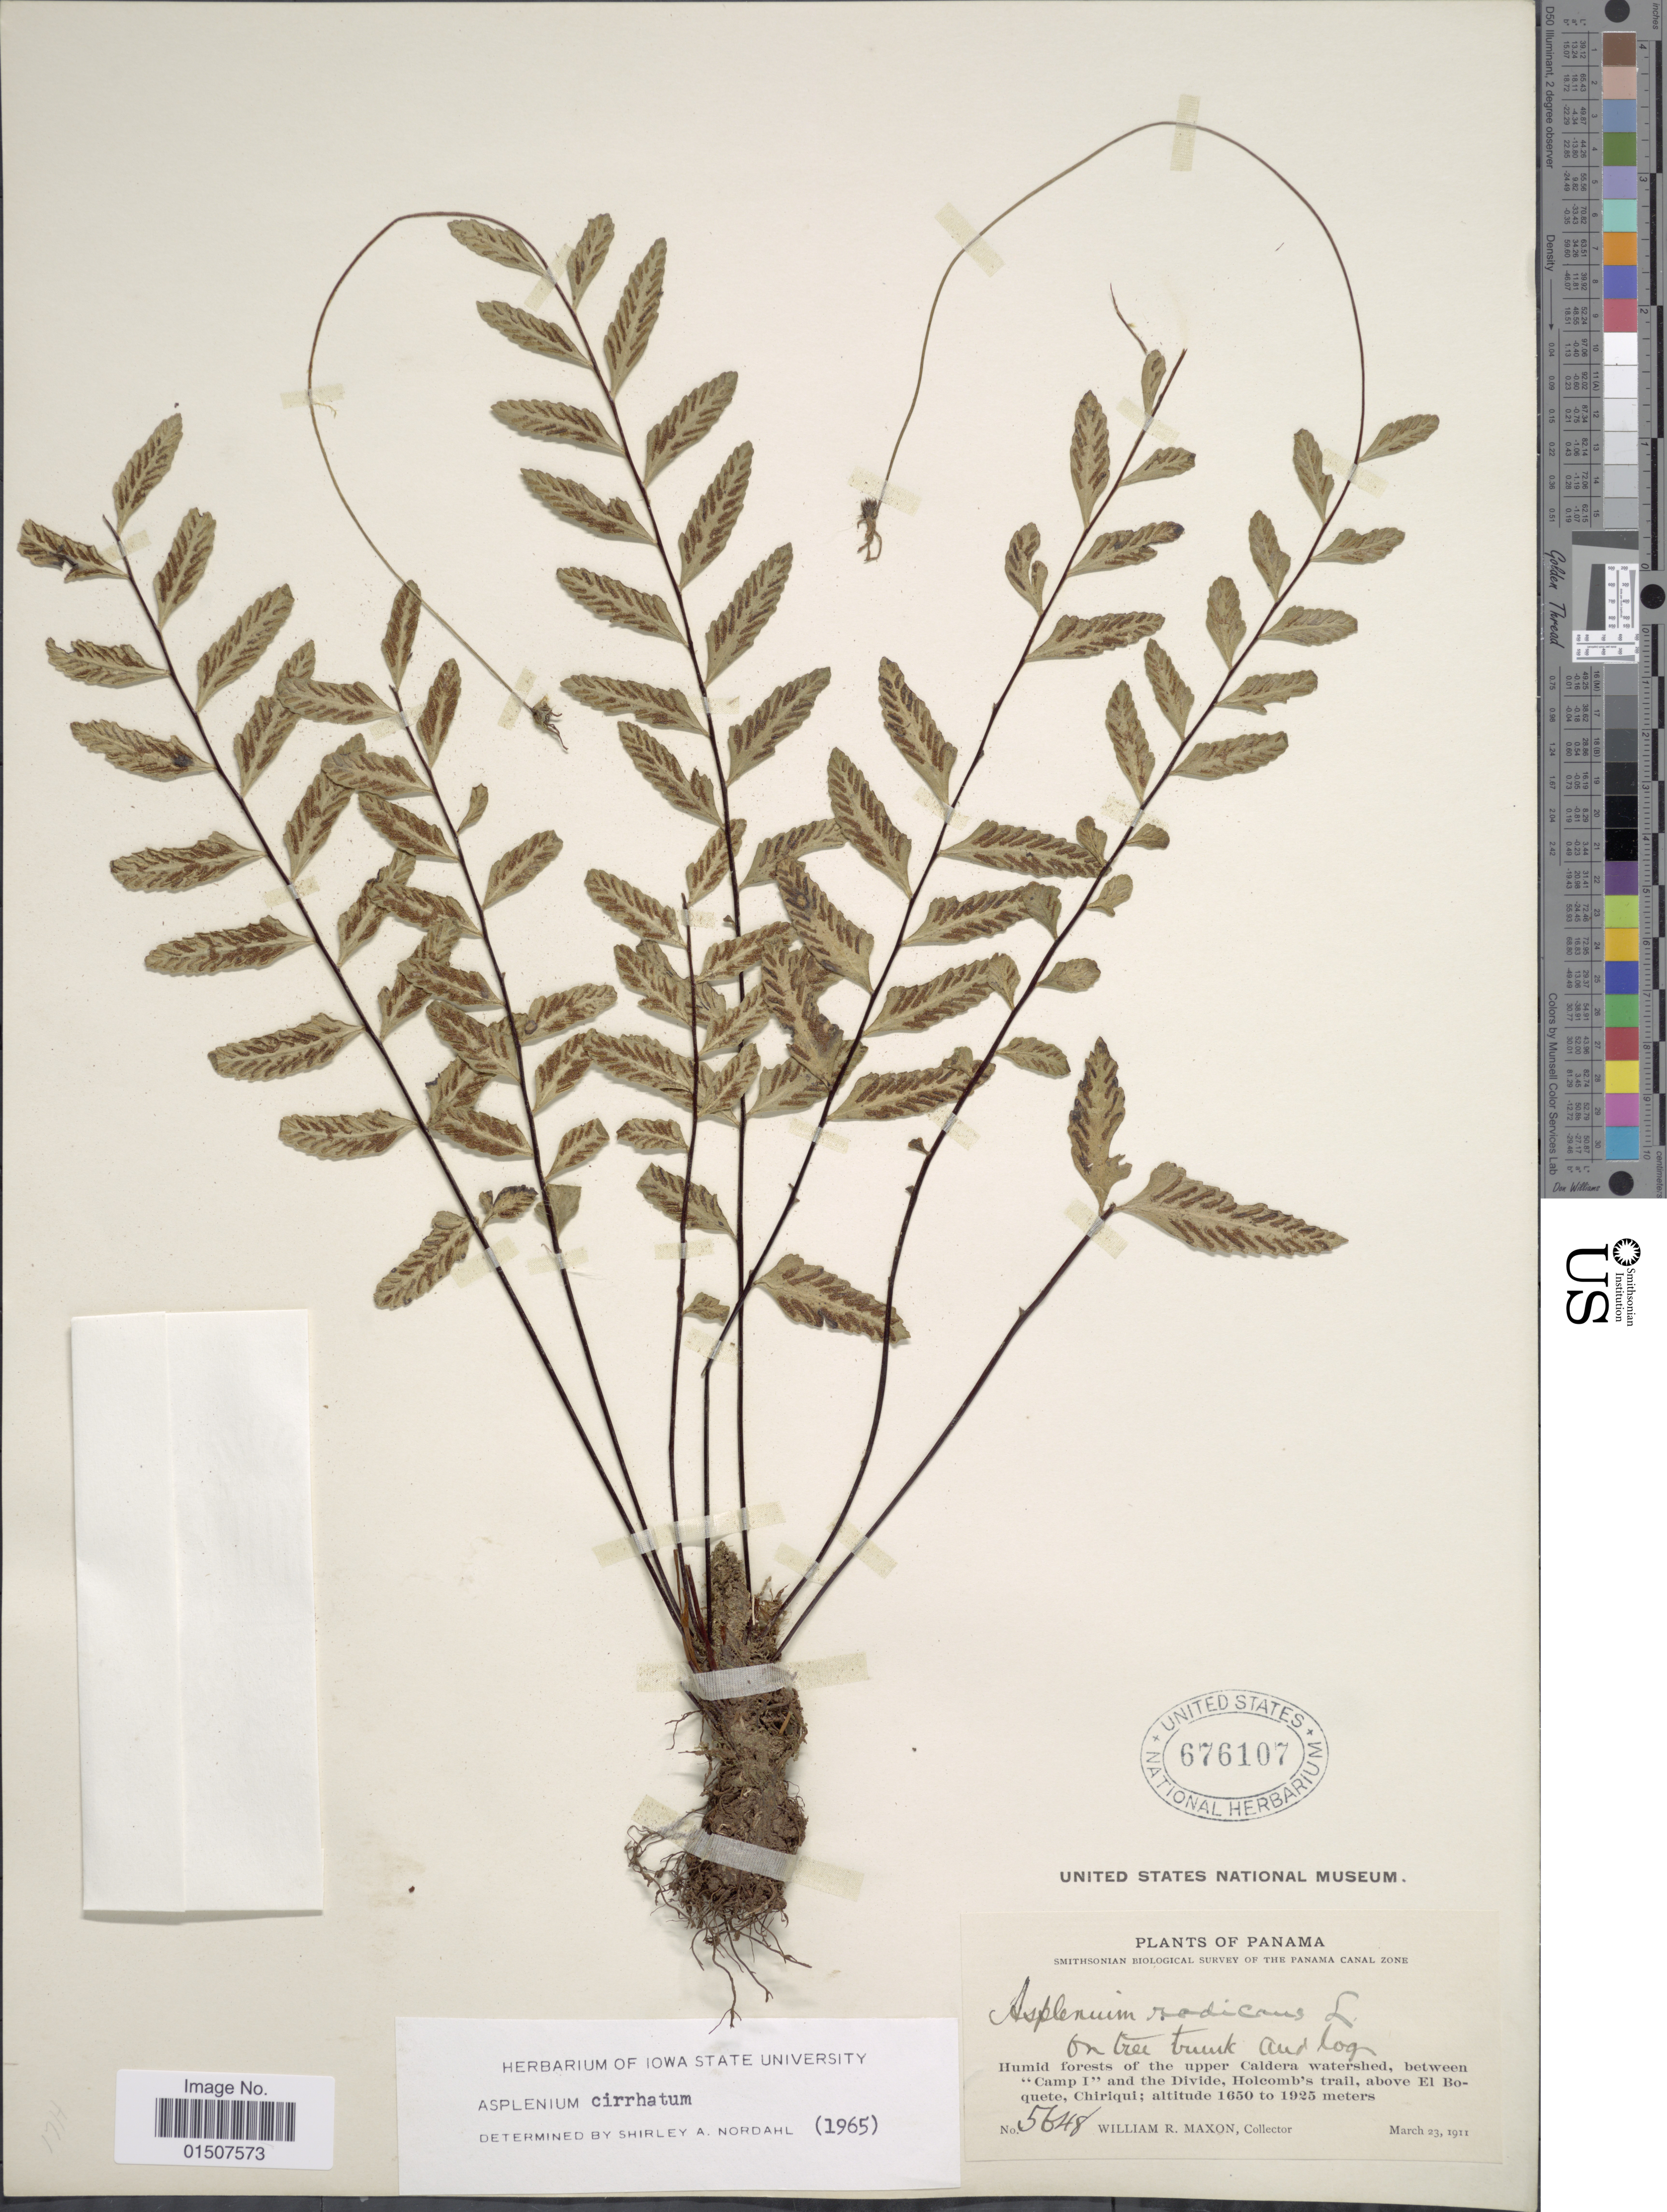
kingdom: Plantae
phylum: Tracheophyta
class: Polypodiopsida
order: Polypodiales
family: Aspleniaceae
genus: Asplenium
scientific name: Asplenium radicans var. cirrhatum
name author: (Rich. ex Willd.) Rosenst.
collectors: W. R. Maxon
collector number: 5648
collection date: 1911-03-23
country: Panama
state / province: Chiriqui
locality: Humid forest of the upper Caldera watershed, between "Camp 1" and the Divine, Holcomb's trail, above El Boquete, Chiriqui.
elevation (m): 1650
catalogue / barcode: US 676107